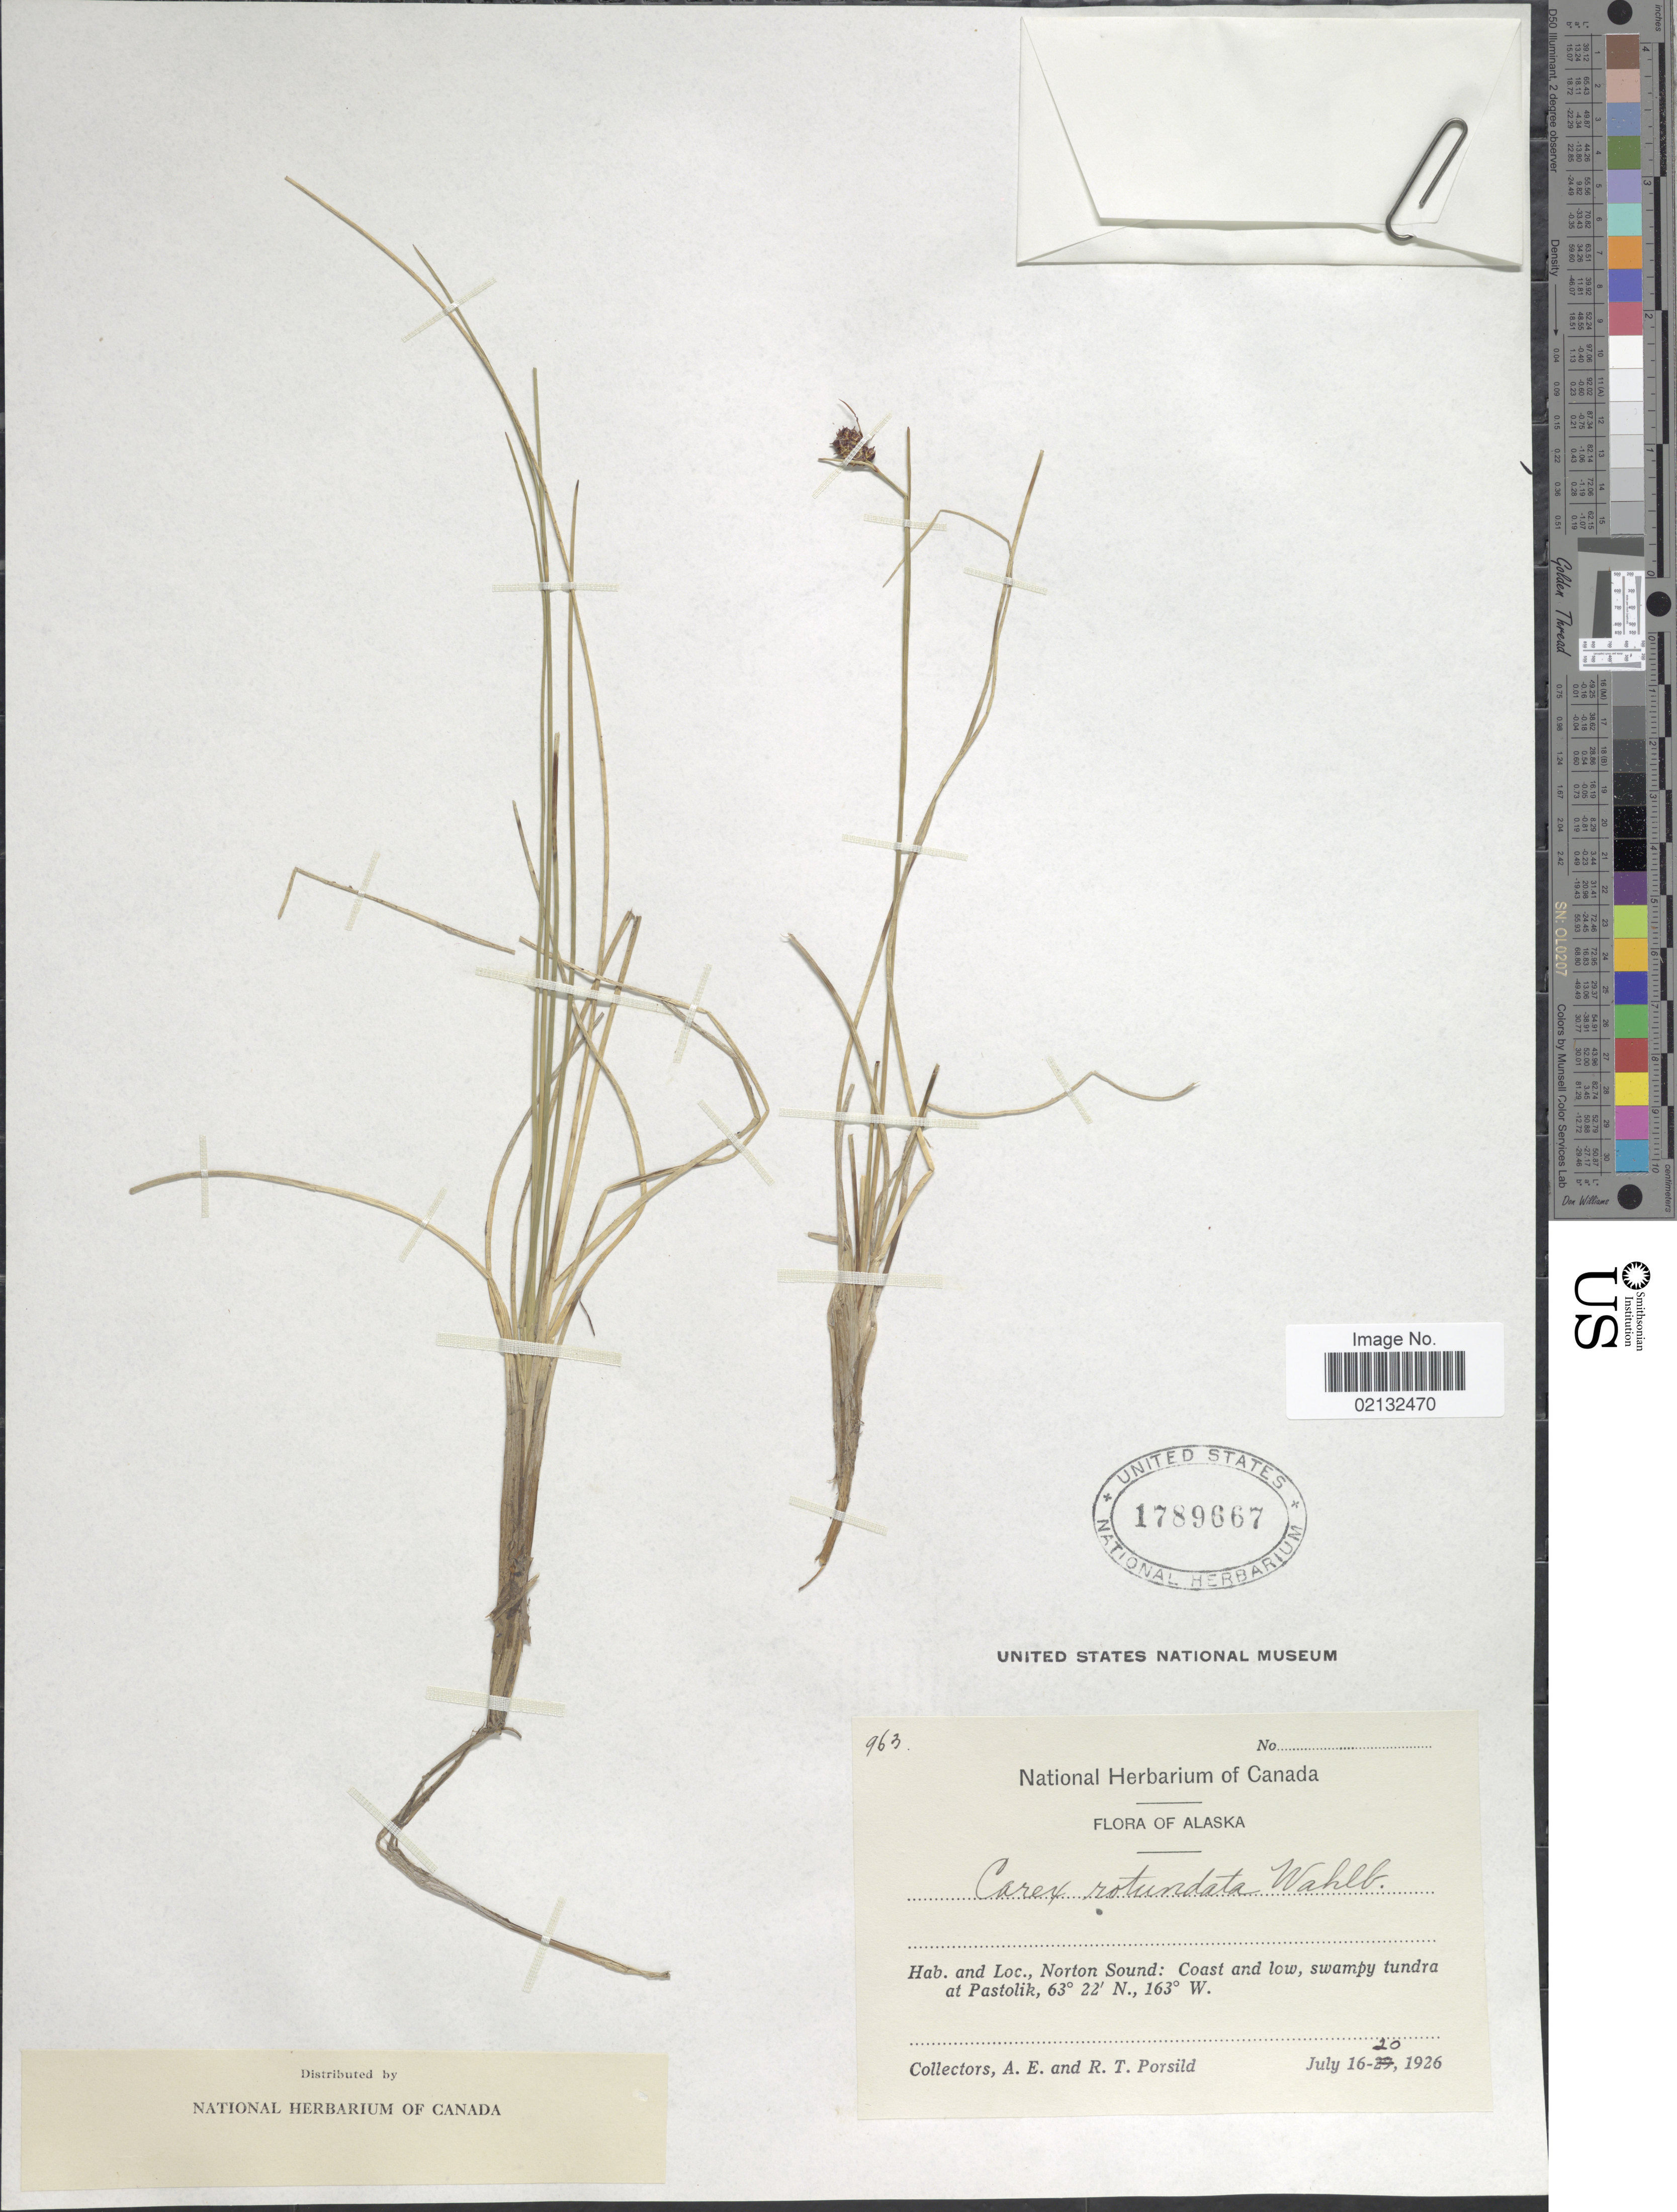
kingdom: Plantae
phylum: Tracheophyta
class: Liliopsida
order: Poales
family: Cyperaceae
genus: Carex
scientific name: Carex rotundata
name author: Wahlenb.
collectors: A. E. Porsild & R. T. Porsild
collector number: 963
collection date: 1926-07-16/1926-07-20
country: United States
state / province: Alaska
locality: Norton Sound: Coast and low, swampy tundra ar Pastolik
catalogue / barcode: US 1789667